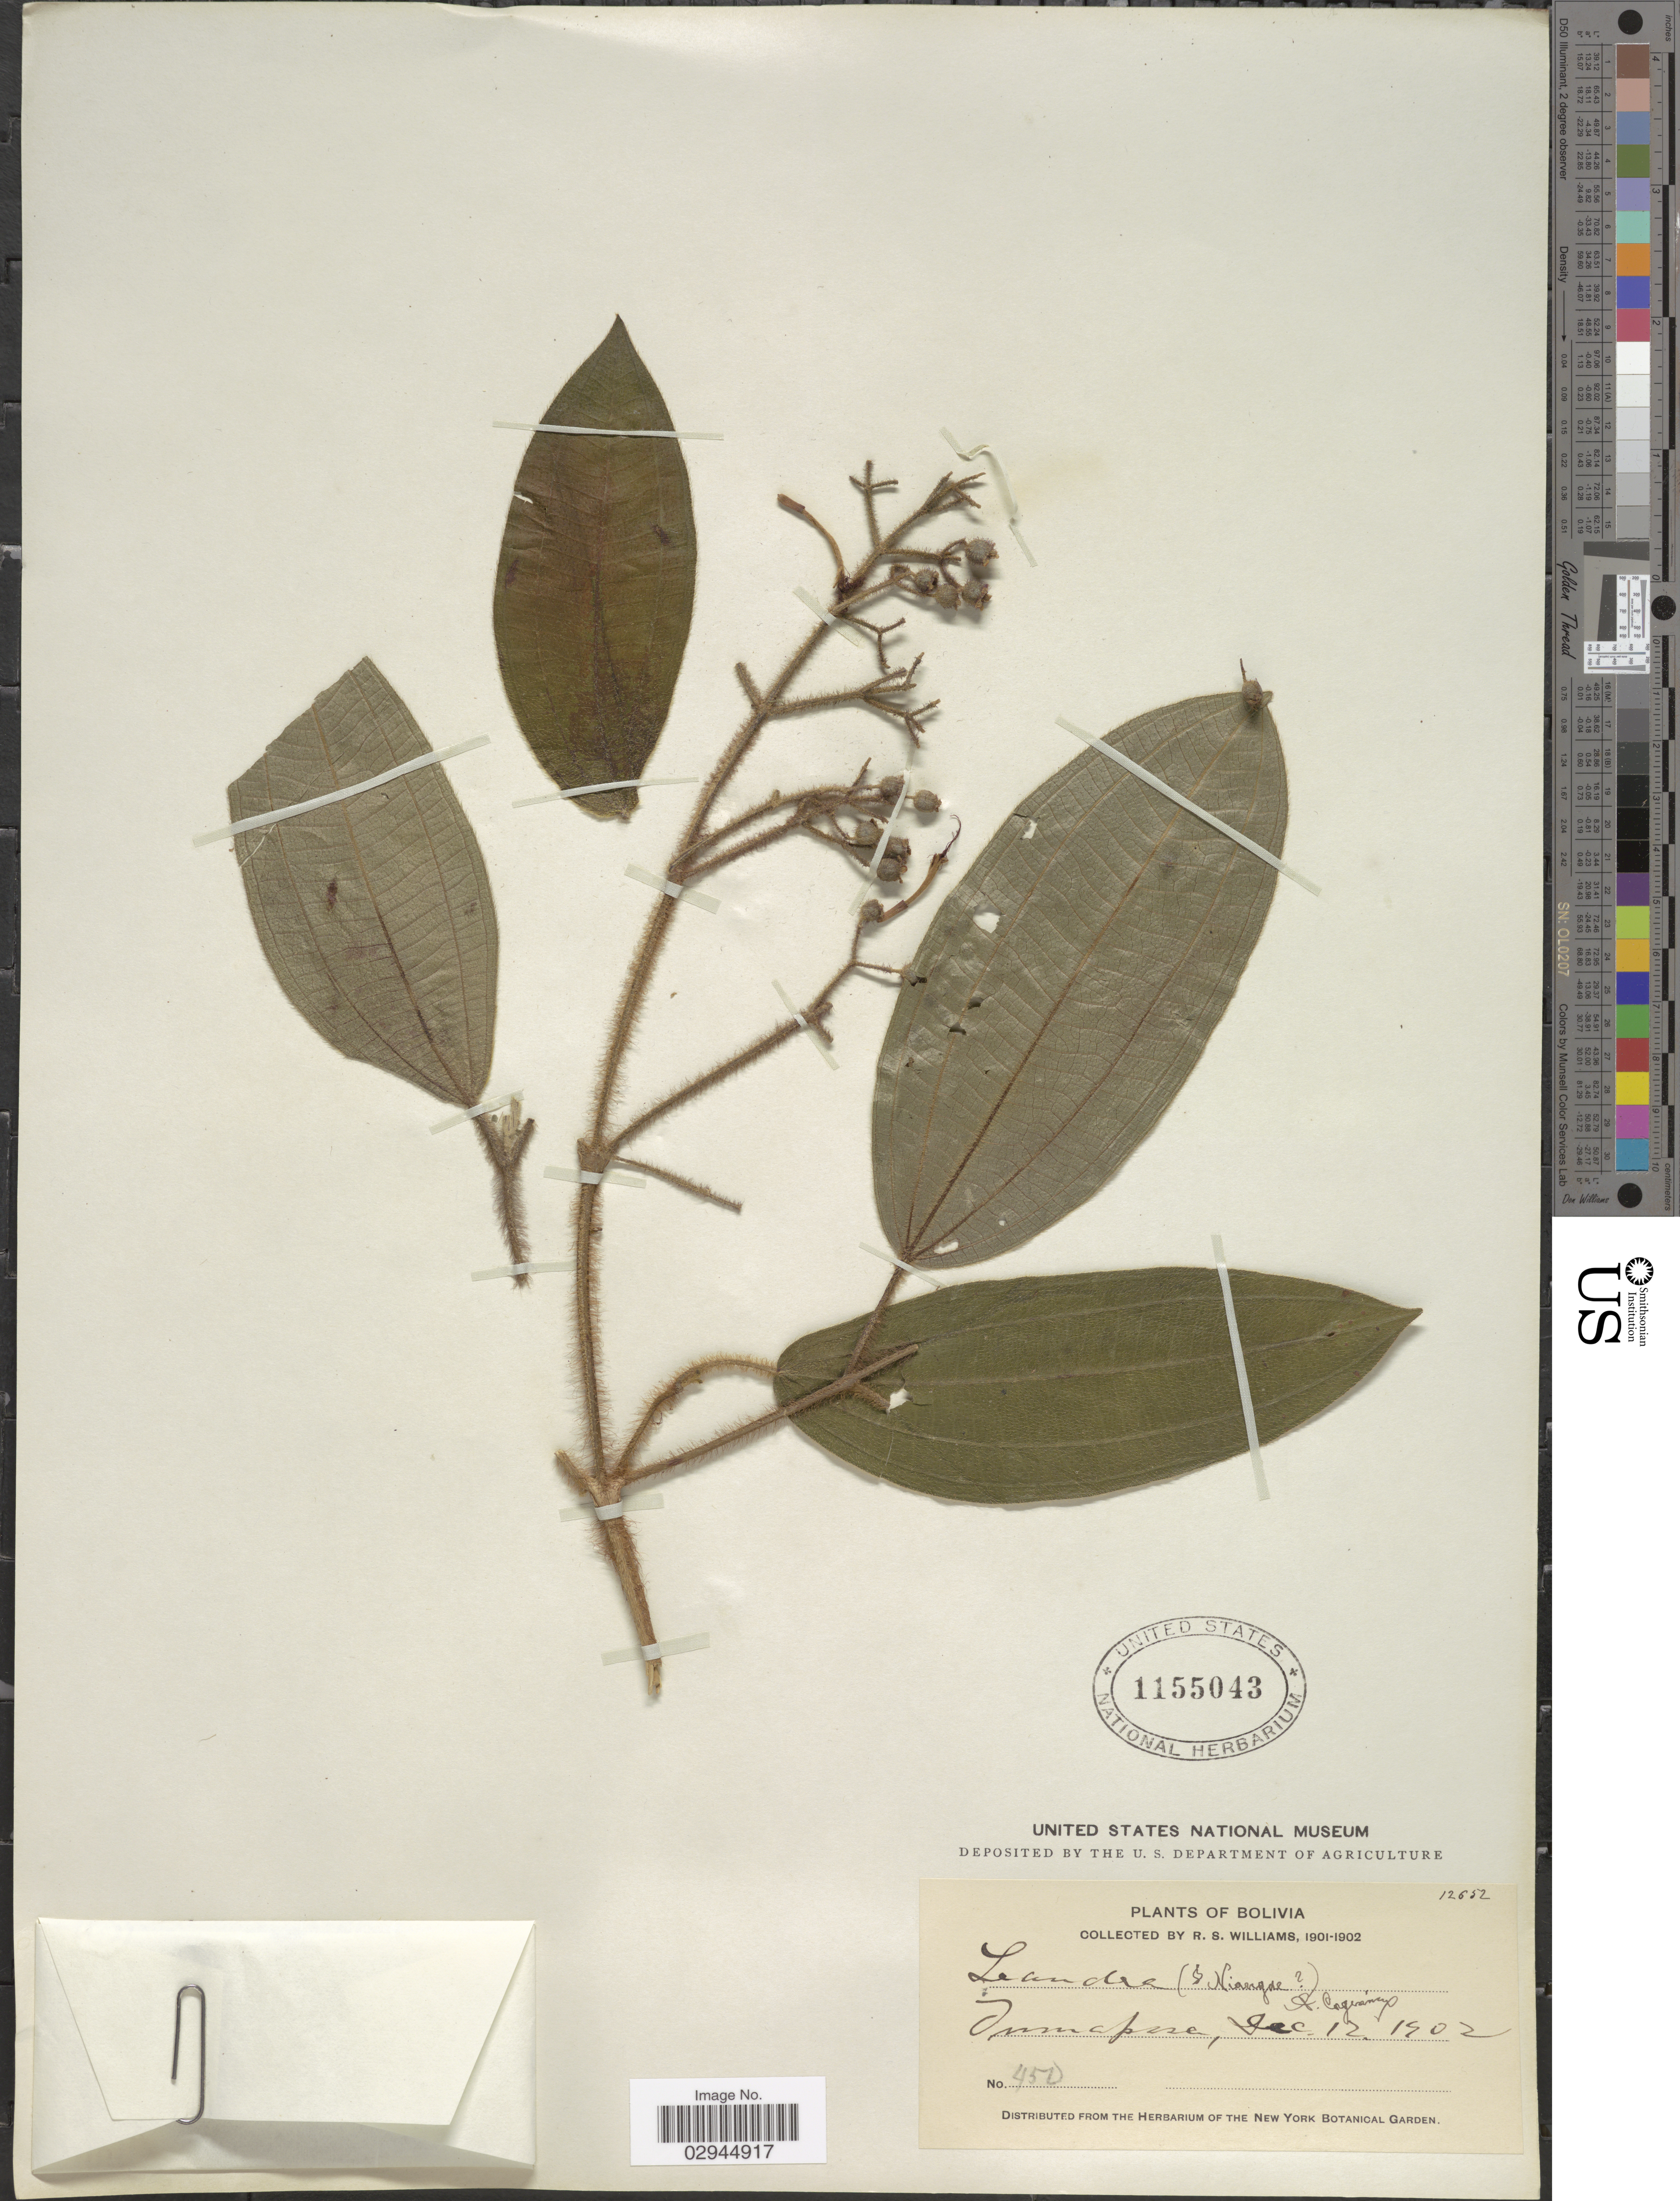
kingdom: Plantae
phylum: Tracheophyta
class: Magnoliopsida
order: Myrtales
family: Melastomataceae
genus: Miconia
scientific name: Miconia sp.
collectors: R. S. Williams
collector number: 450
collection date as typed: Dec. 12, 1902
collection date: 1901-12-12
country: Bolivia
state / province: La Paz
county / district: Iturralde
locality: Tumupasa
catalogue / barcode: US 1155043